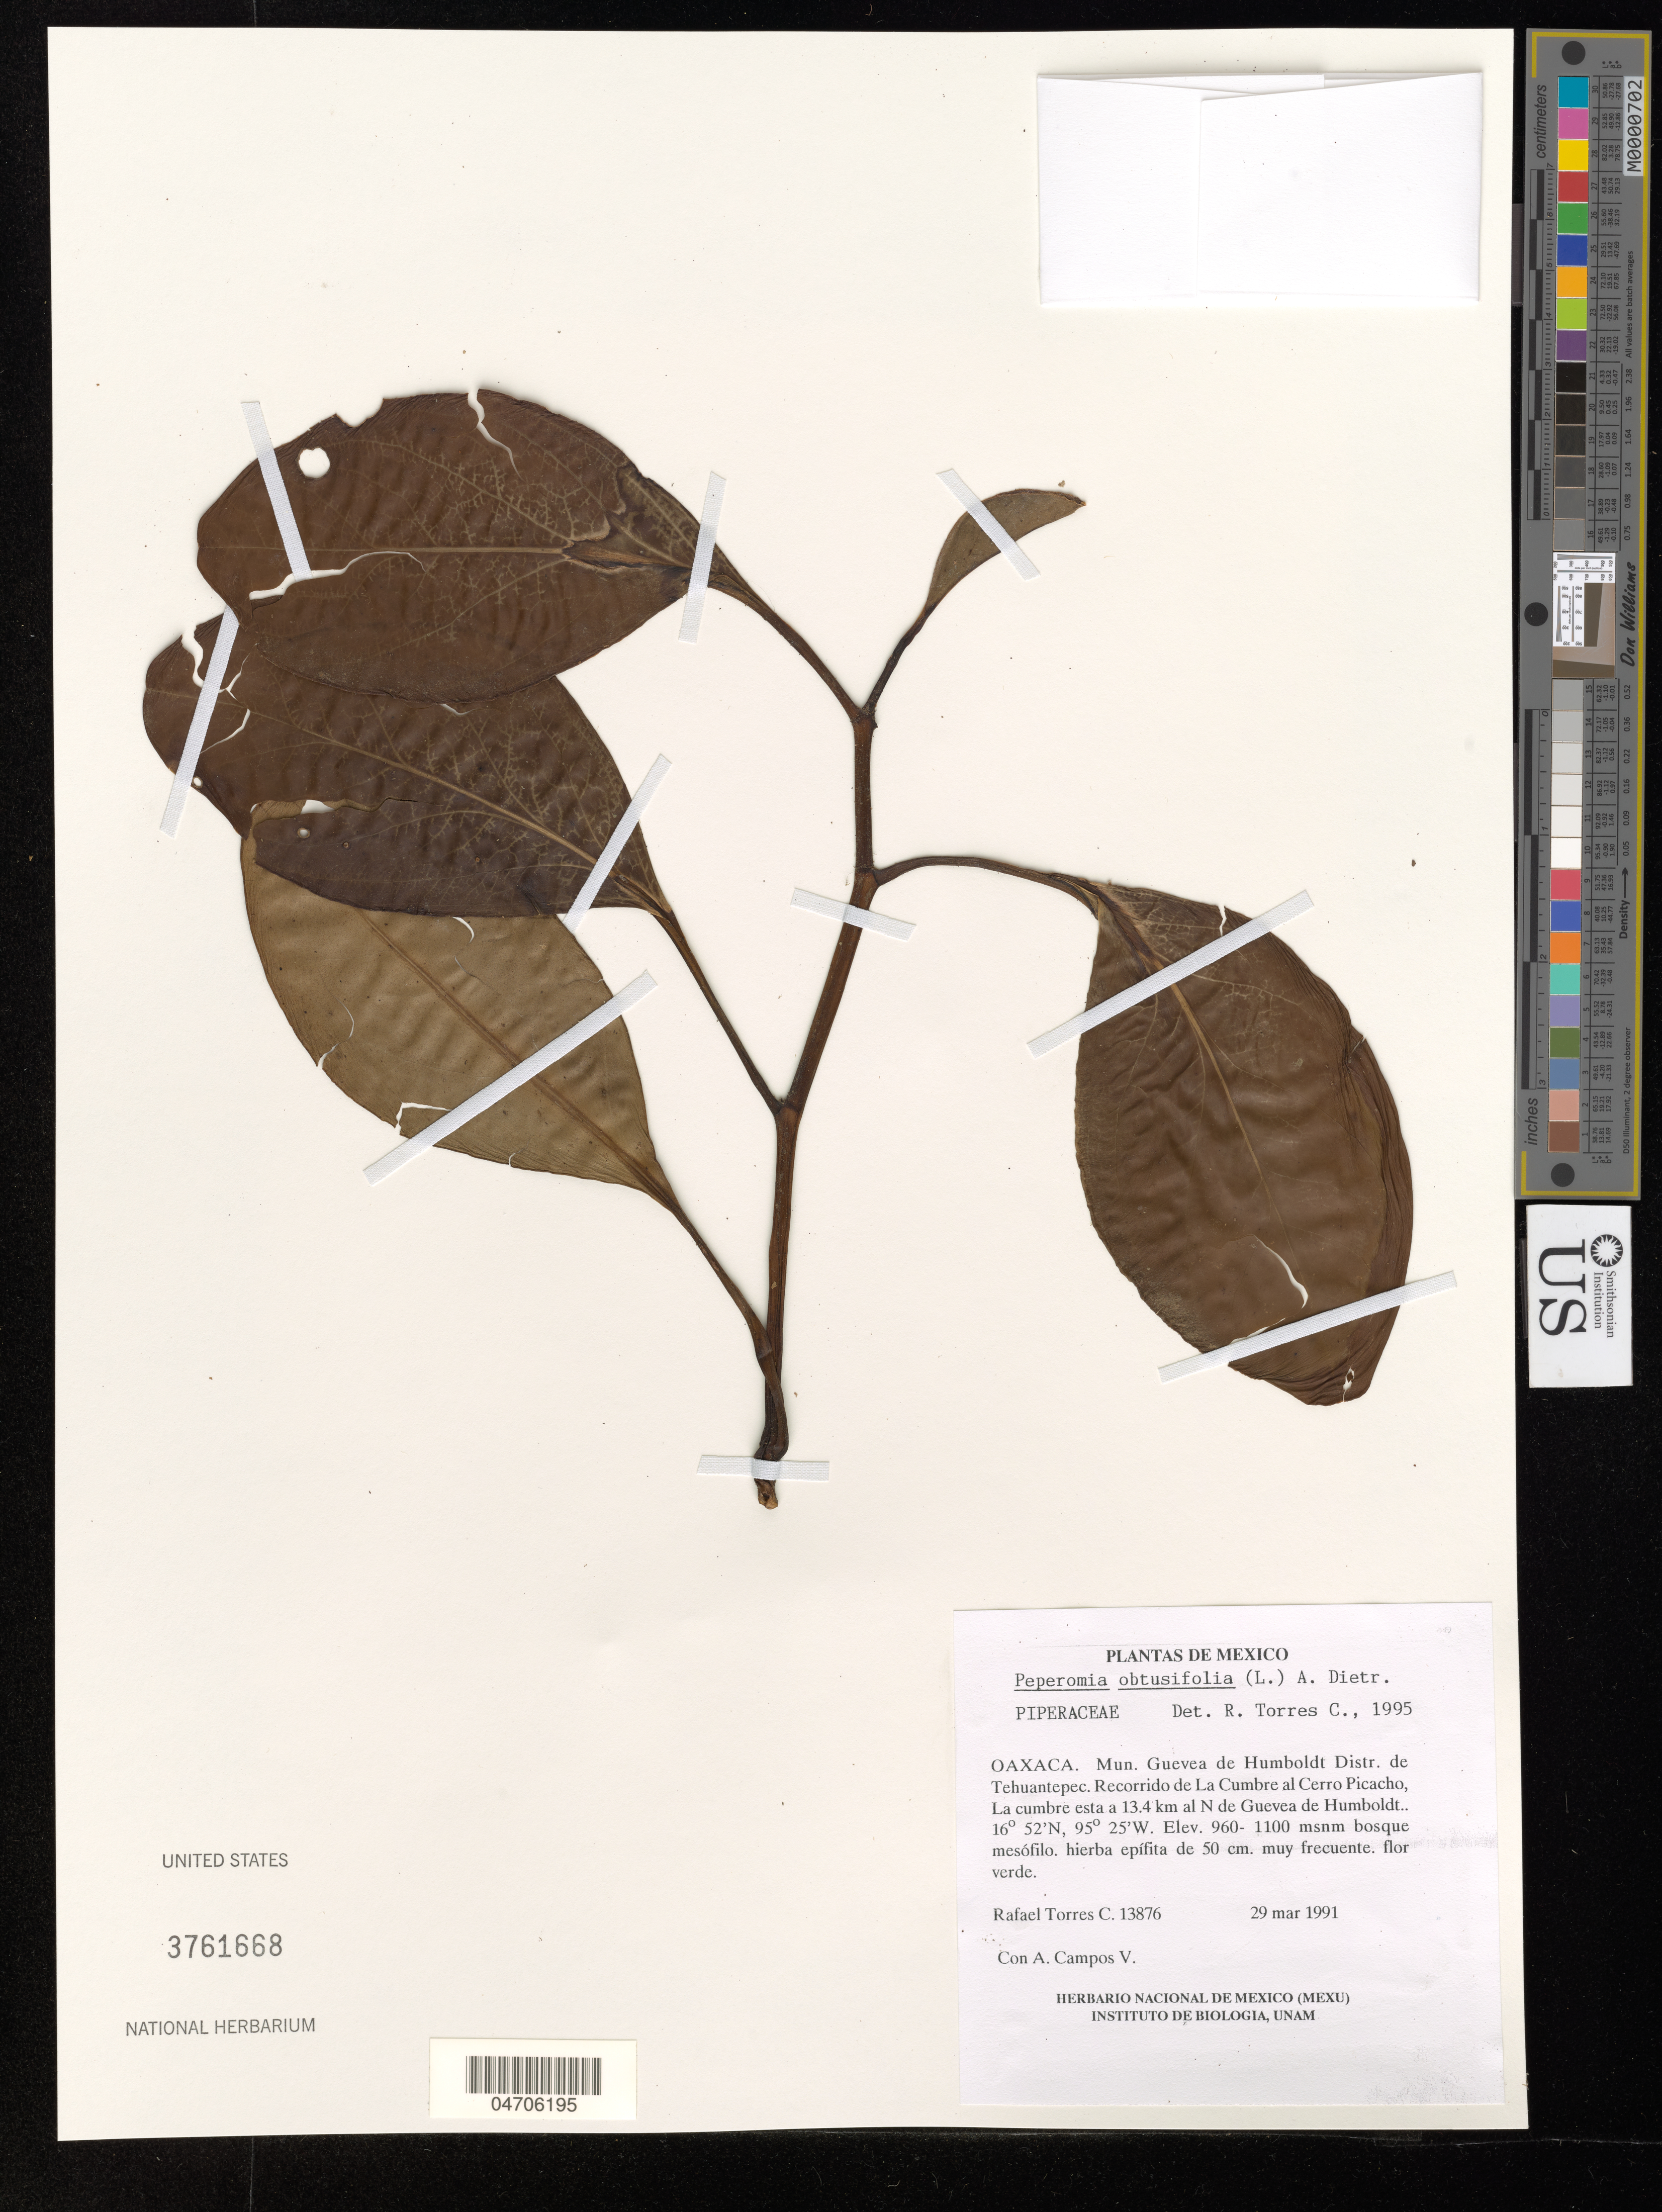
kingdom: Plantae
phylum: Tracheophyta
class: Magnoliopsida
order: Piperales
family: Piperaceae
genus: Peperomia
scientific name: Peperomia obtusifolia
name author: (L.) A. Dietr.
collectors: R. Torres C. & A. Campos V.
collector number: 13876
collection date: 1991-03-29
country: Mexico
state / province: Oaxaca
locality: Mun. Guevea de Humboldt Distr. de Tehuantepec. Recorrido de La Cumbre al Cerro Picacho, La cumbre esta a 13.4 km al N de Guevea de Humboldt.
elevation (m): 960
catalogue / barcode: US 3761668